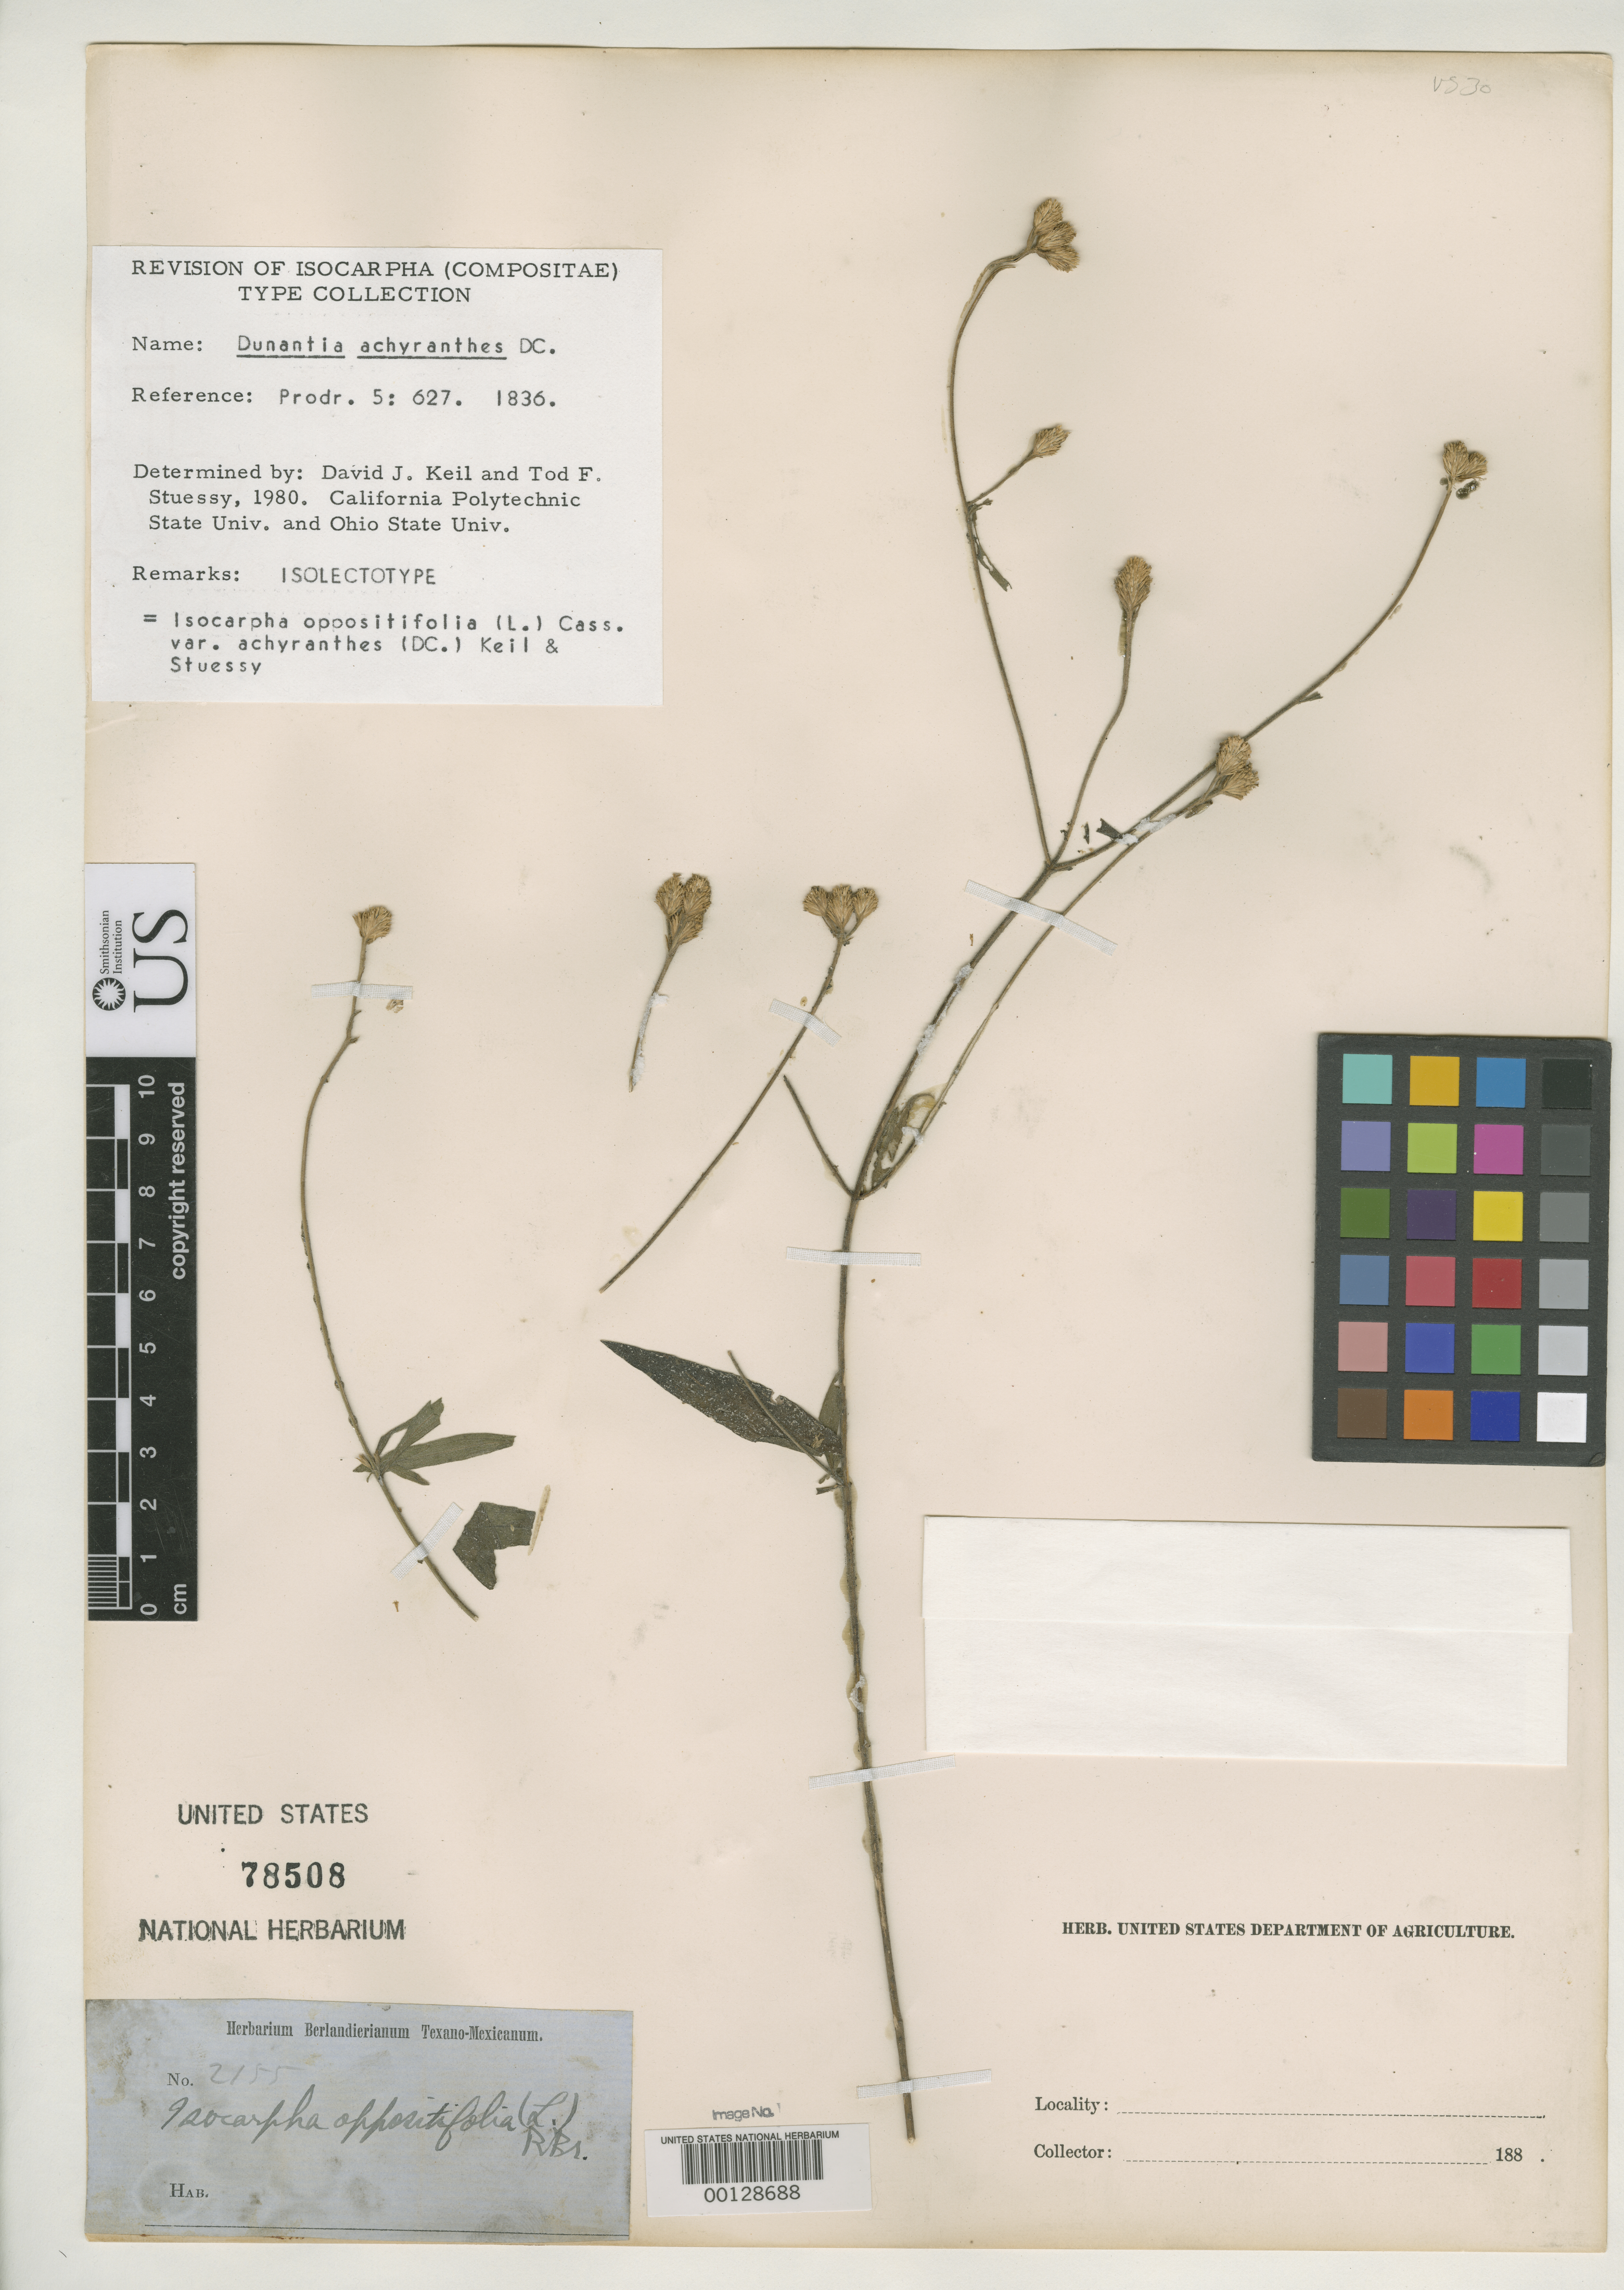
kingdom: Plantae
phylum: Tracheophyta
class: Magnoliopsida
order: Asterales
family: Asteraceae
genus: Dunantia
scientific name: Dunantia achyranthes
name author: DC.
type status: Isolectotype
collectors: J. L. Berlandier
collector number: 2155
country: United States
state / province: Texas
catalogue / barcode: US 78508